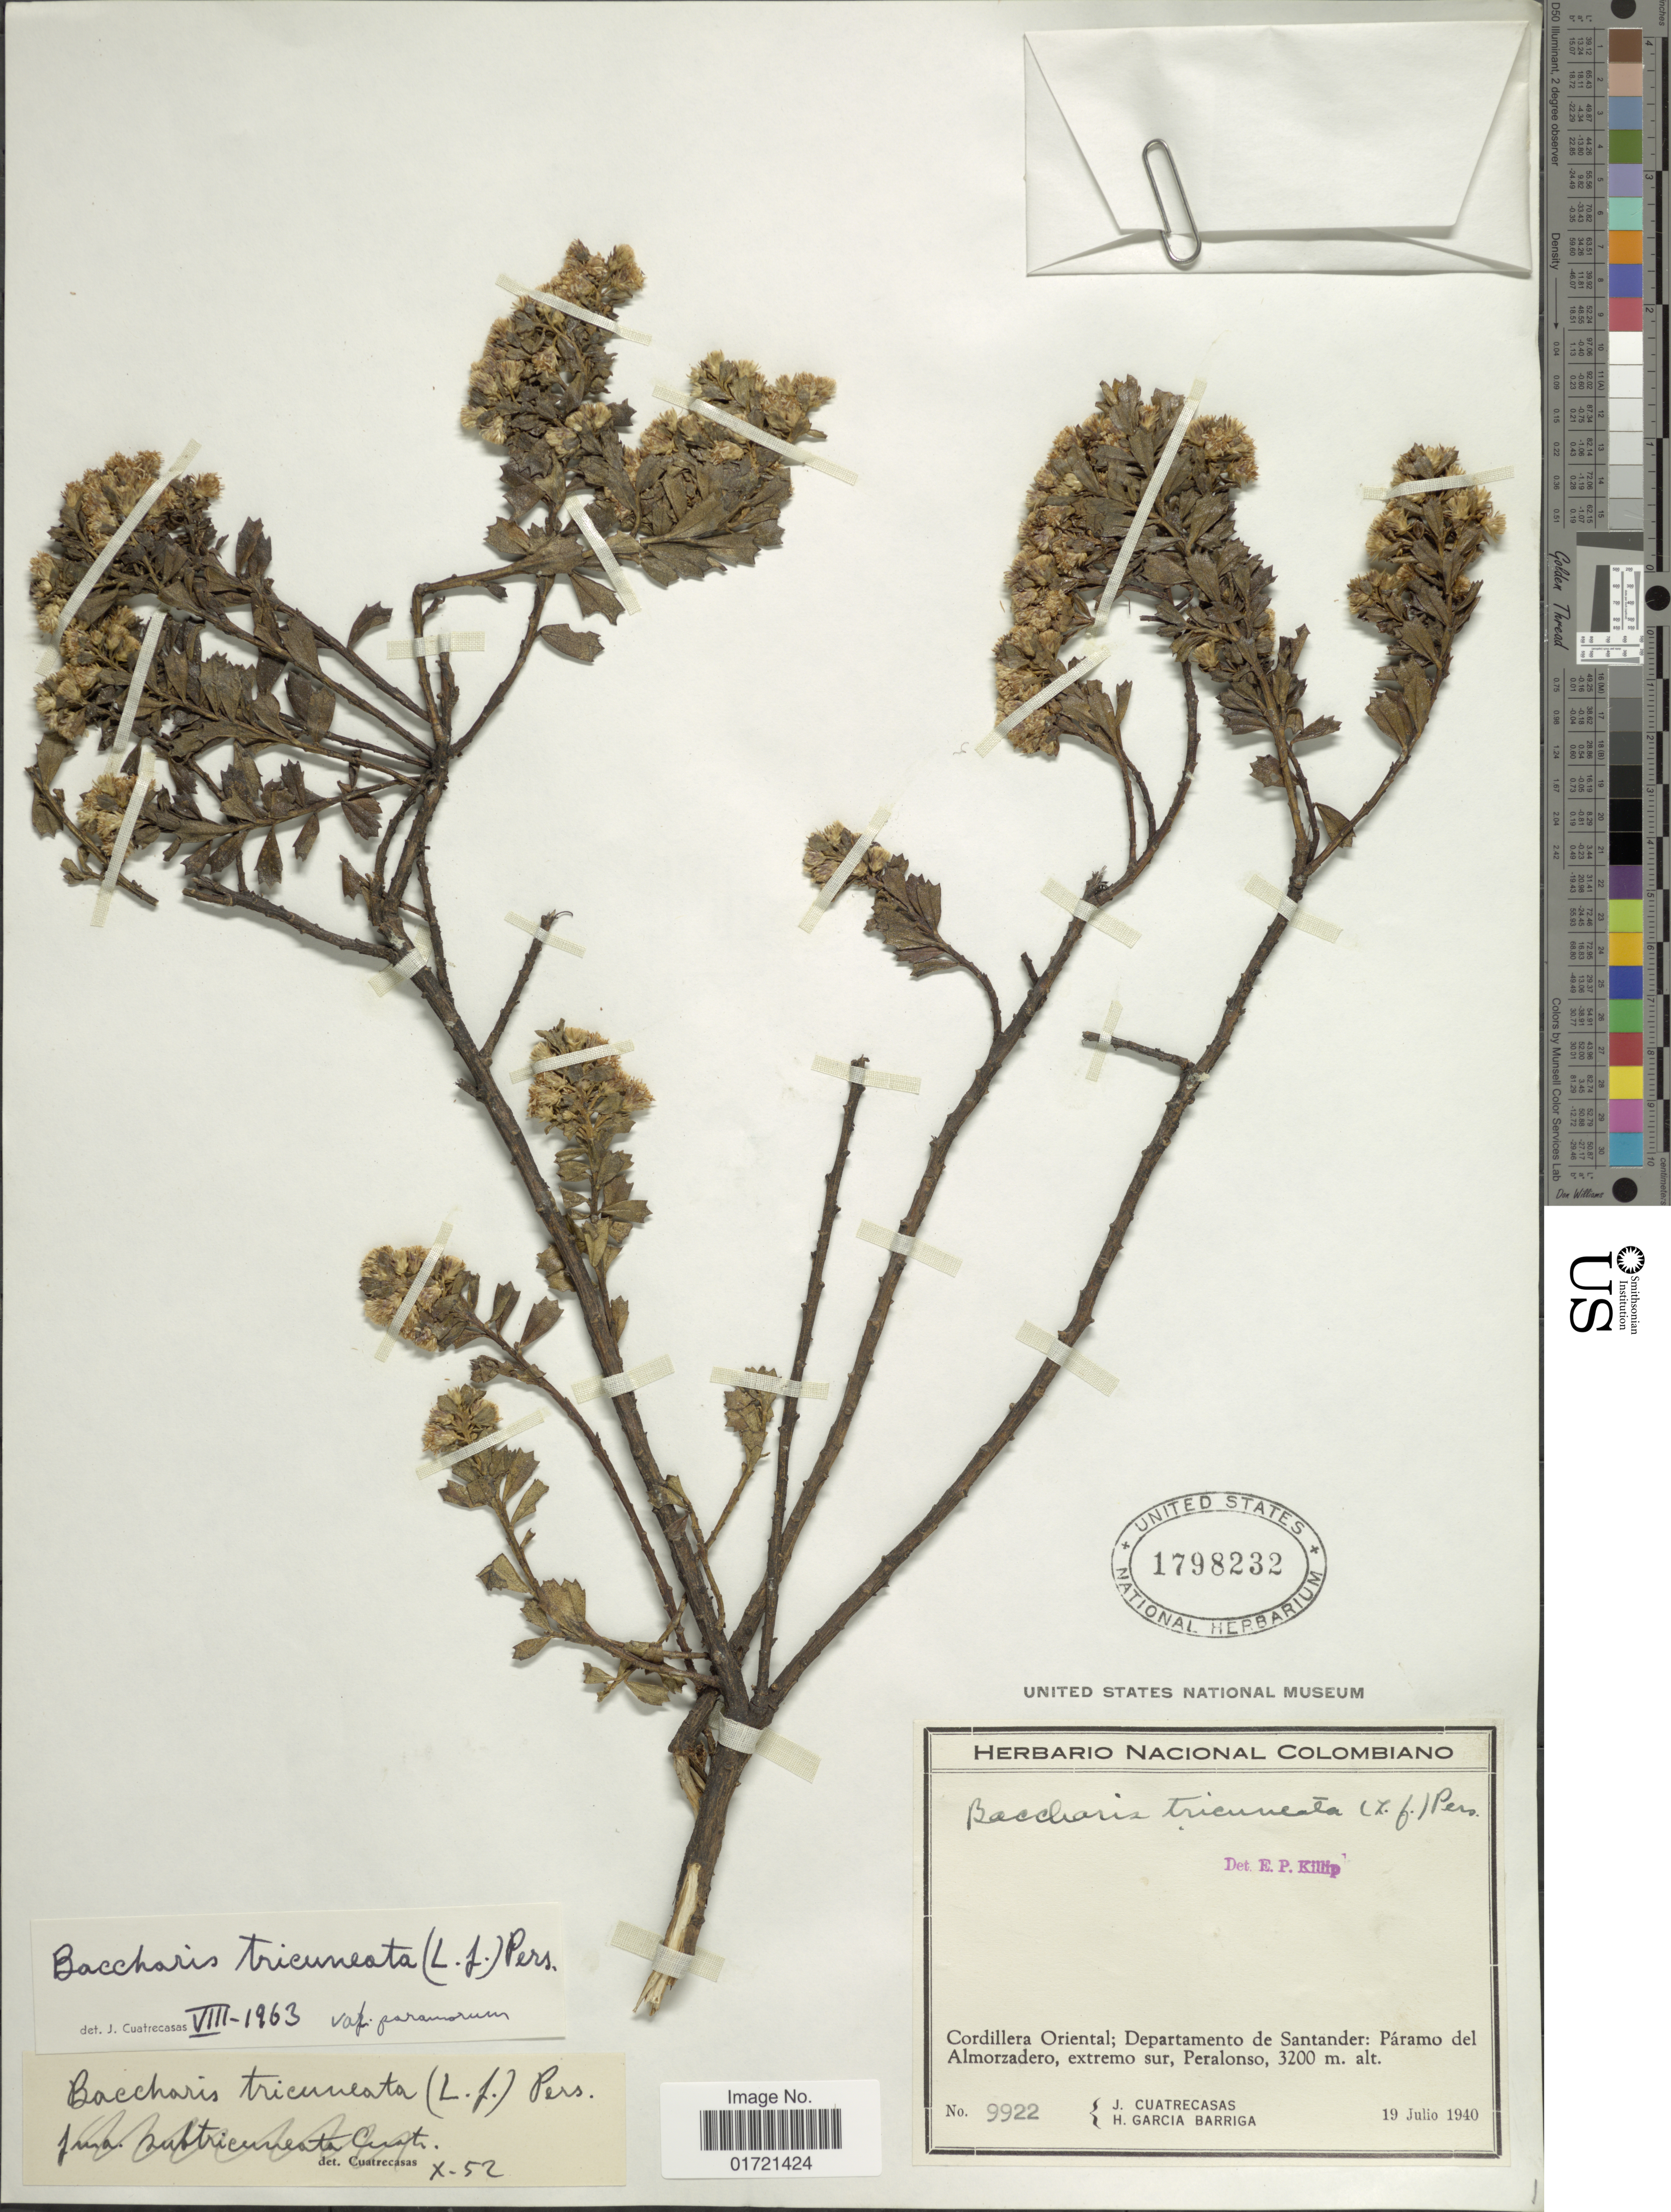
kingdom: Plantae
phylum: Tracheophyta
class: Magnoliopsida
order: Asterales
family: Asteraceae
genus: Baccharis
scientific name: Baccharis tricuneata var. paramorum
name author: Cuatrec.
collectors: J. Cuatrecasas & H. García Barriga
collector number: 9922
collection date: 1940-07-19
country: Colombia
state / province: Santander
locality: Cordillera Oriental: Paramo del Almorzadero, extremo sur, Peralonso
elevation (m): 3200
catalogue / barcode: US 1798232